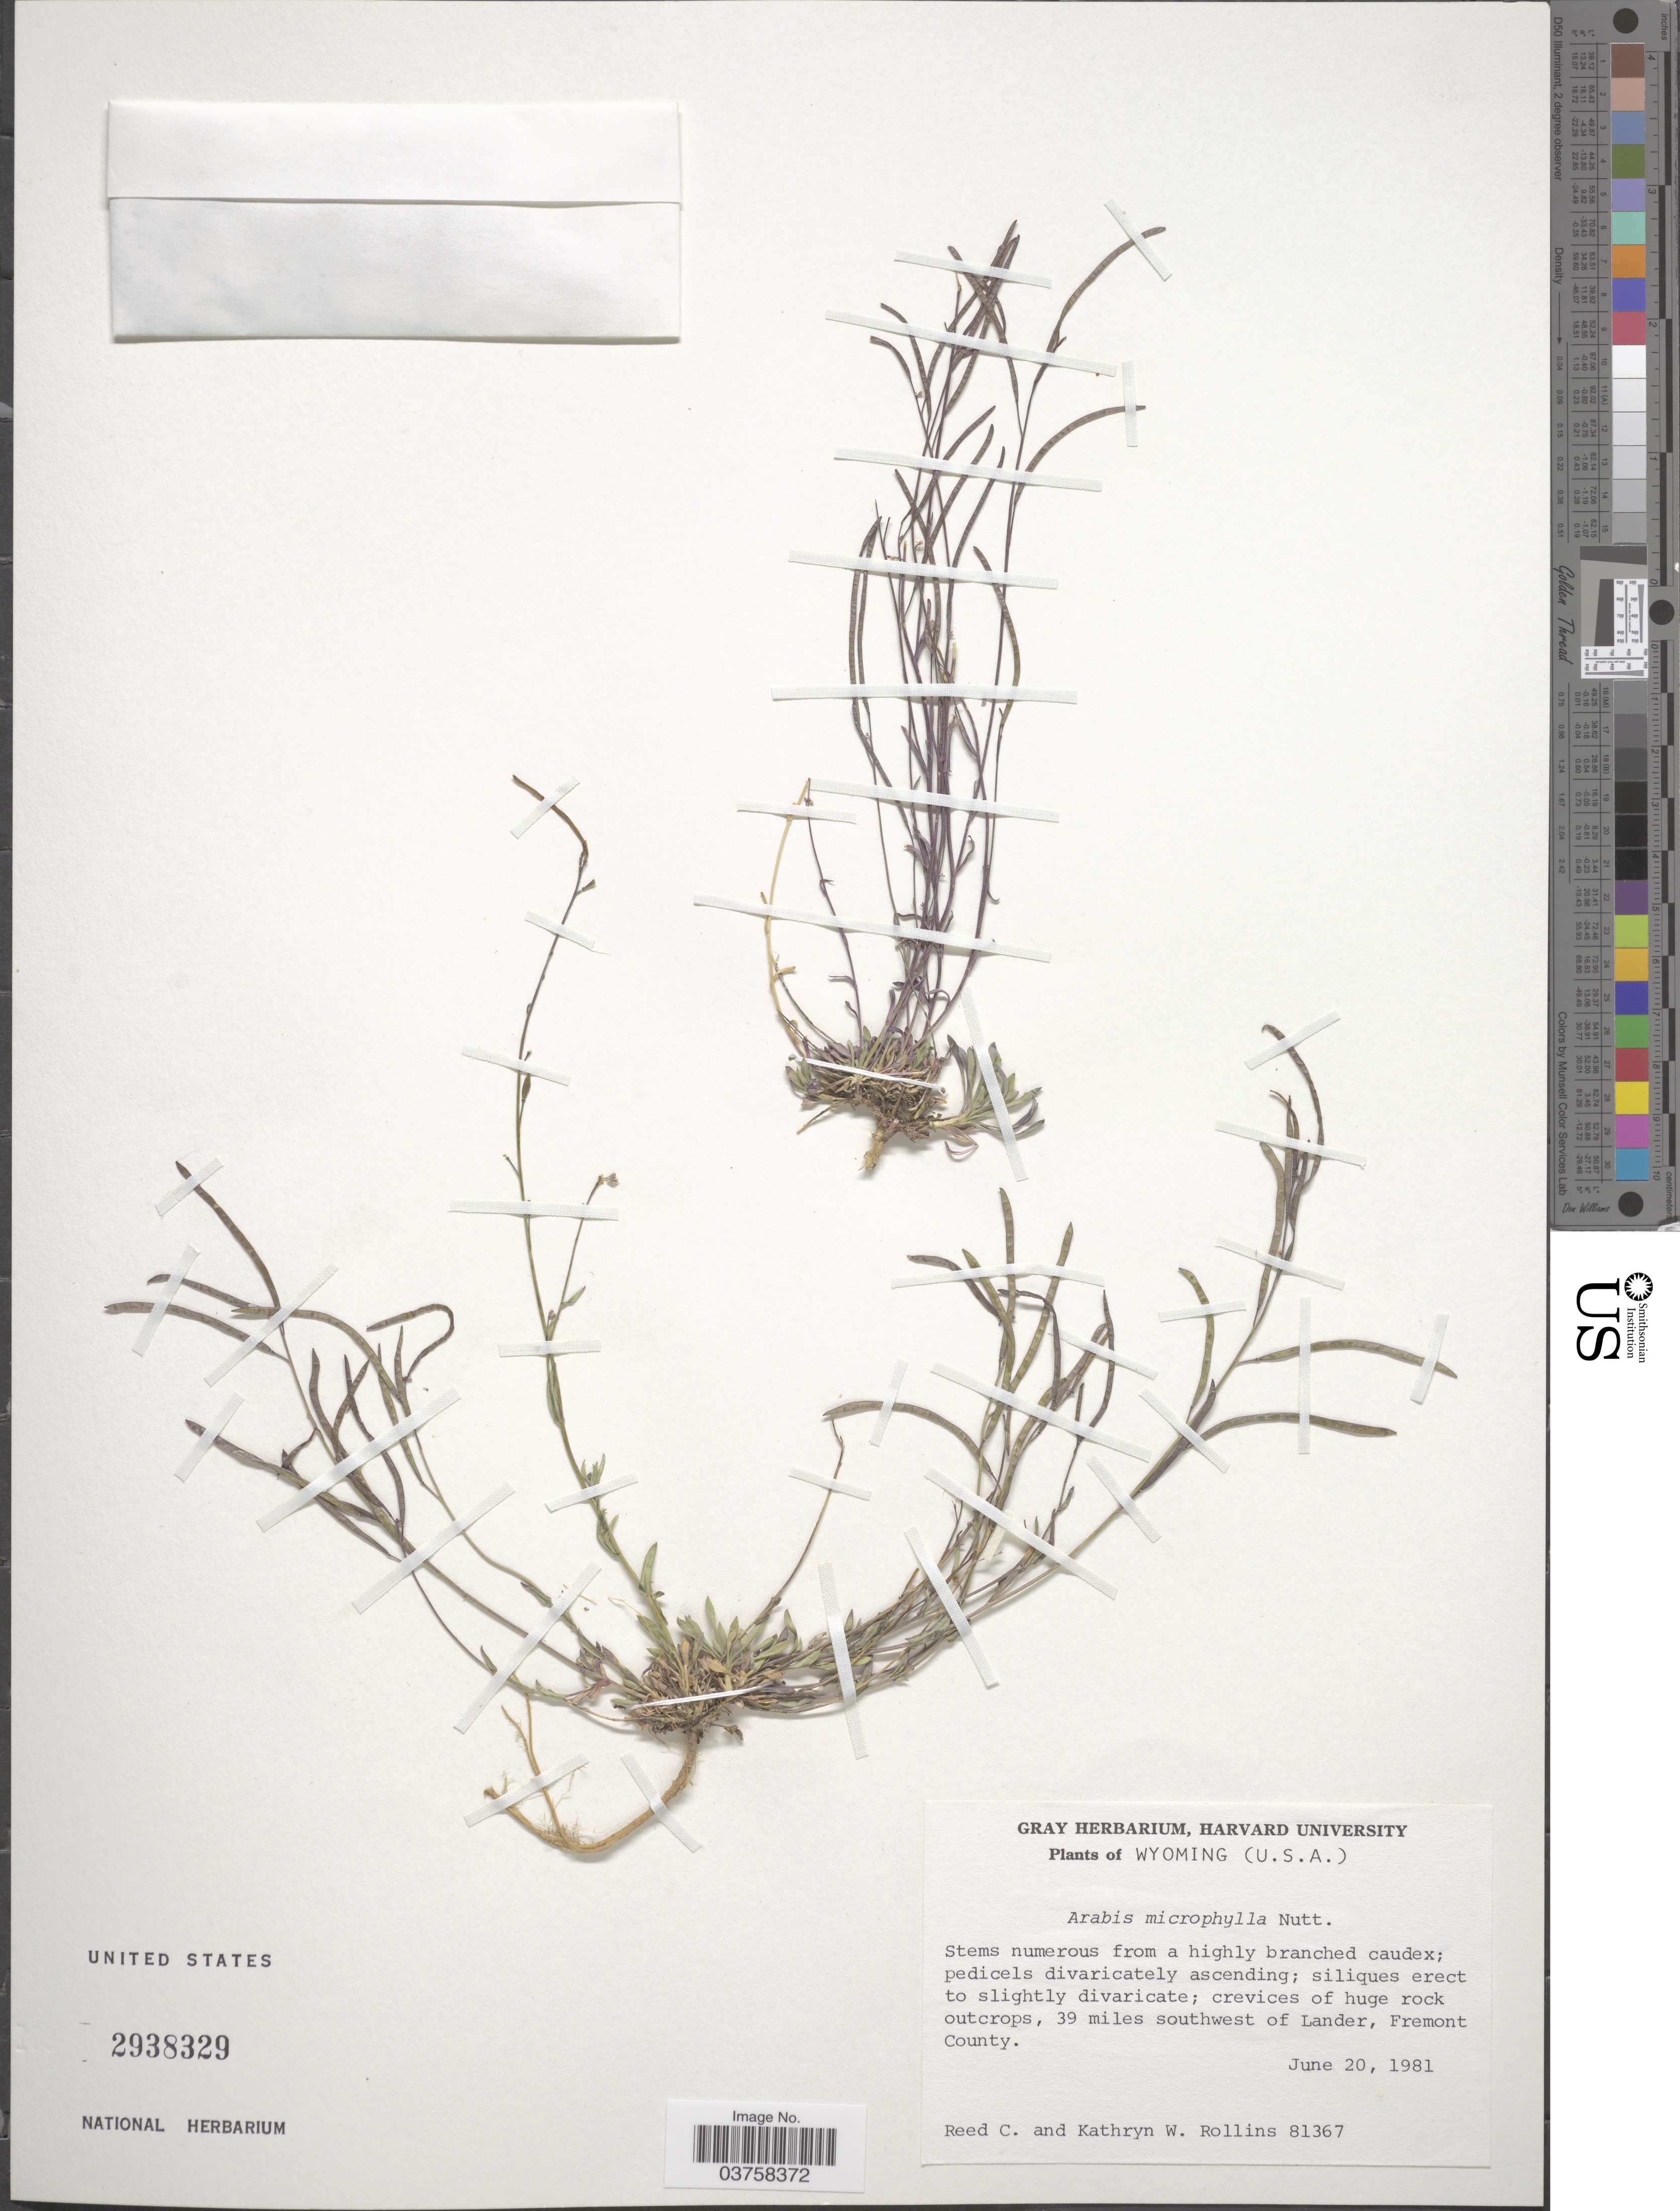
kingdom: Plantae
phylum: Tracheophyta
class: Magnoliopsida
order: Brassicales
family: Brassicaceae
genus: Arabis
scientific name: Arabis microphylla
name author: Nutt.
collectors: R. C. Rollins & K. W. Rollins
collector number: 81367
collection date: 1981-06-20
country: United States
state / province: Wyoming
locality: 39 miles southwest of Lander, Fremont County.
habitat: crevices of huge rock outcrops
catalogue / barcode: US 2938329